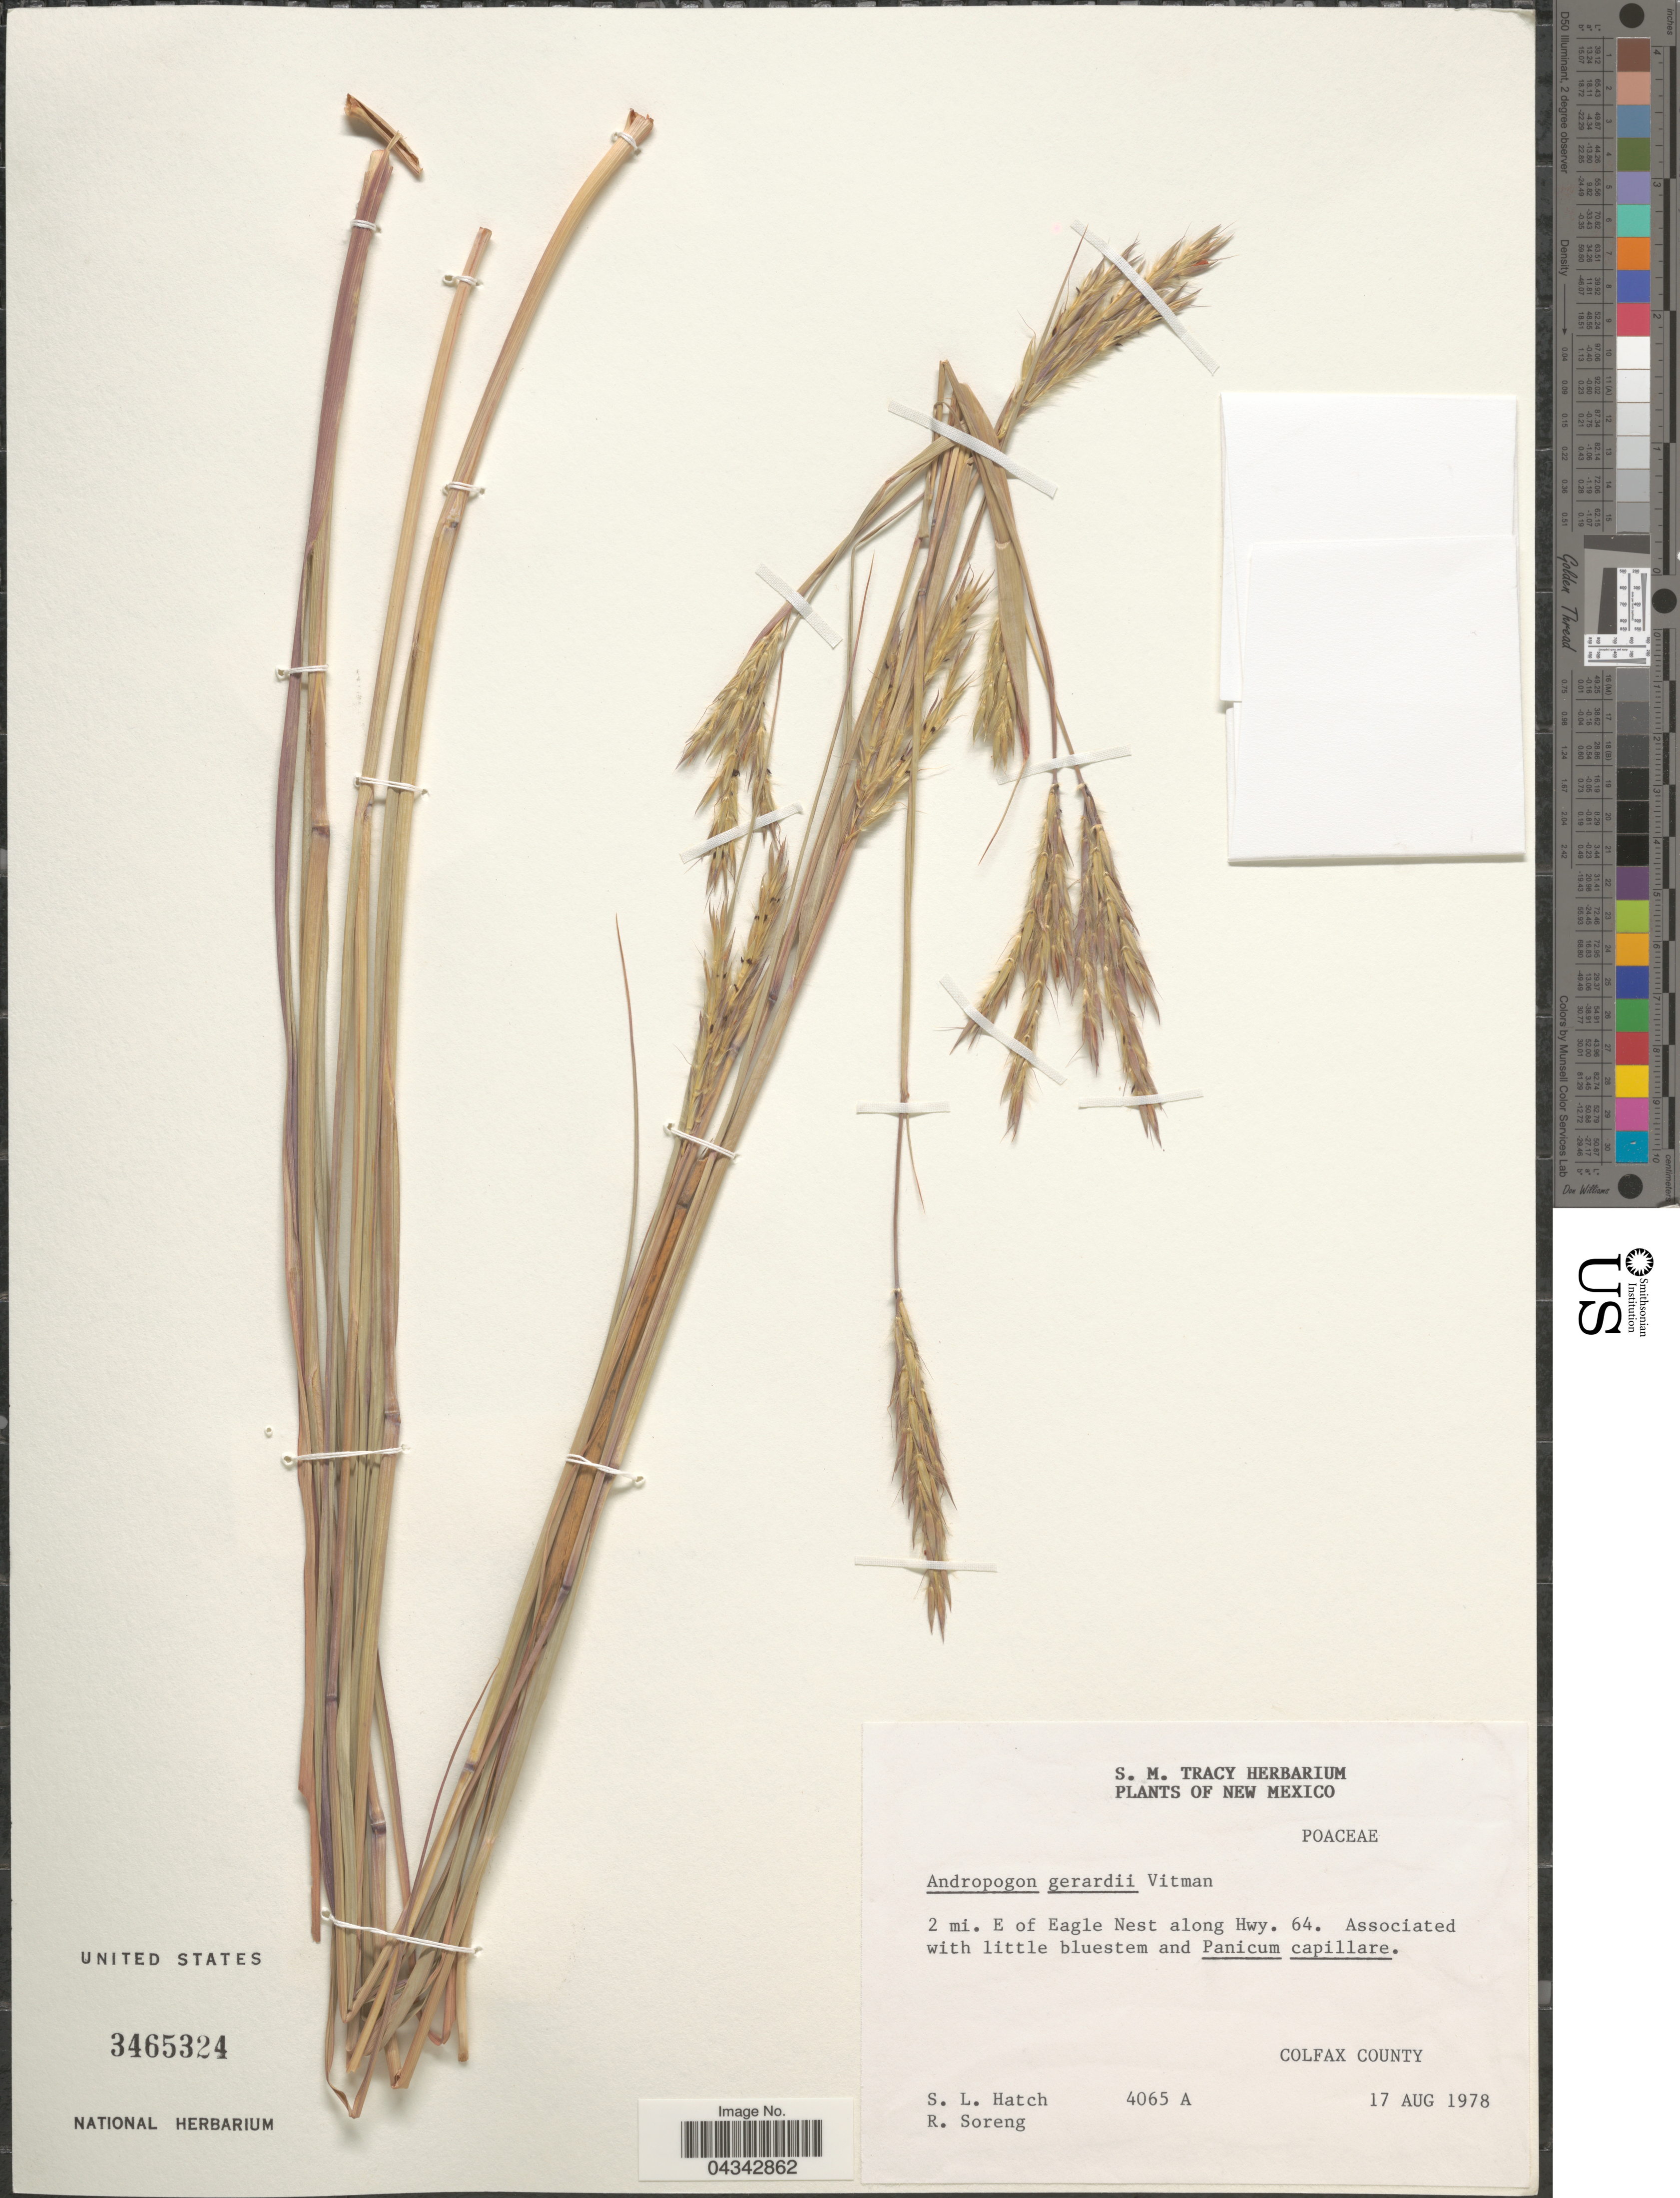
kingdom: Plantae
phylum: Tracheophyta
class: Liliopsida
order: Poales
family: Poaceae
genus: Andropogon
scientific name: Andropogon gerardii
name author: Vitman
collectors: S. Hatch & R. J. Soreng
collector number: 4065 A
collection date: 1978-08-17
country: United States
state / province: New Mexico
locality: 2 mi. E of Eagle Nest along Hwy. 64. Colfax County.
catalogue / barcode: US 3465324